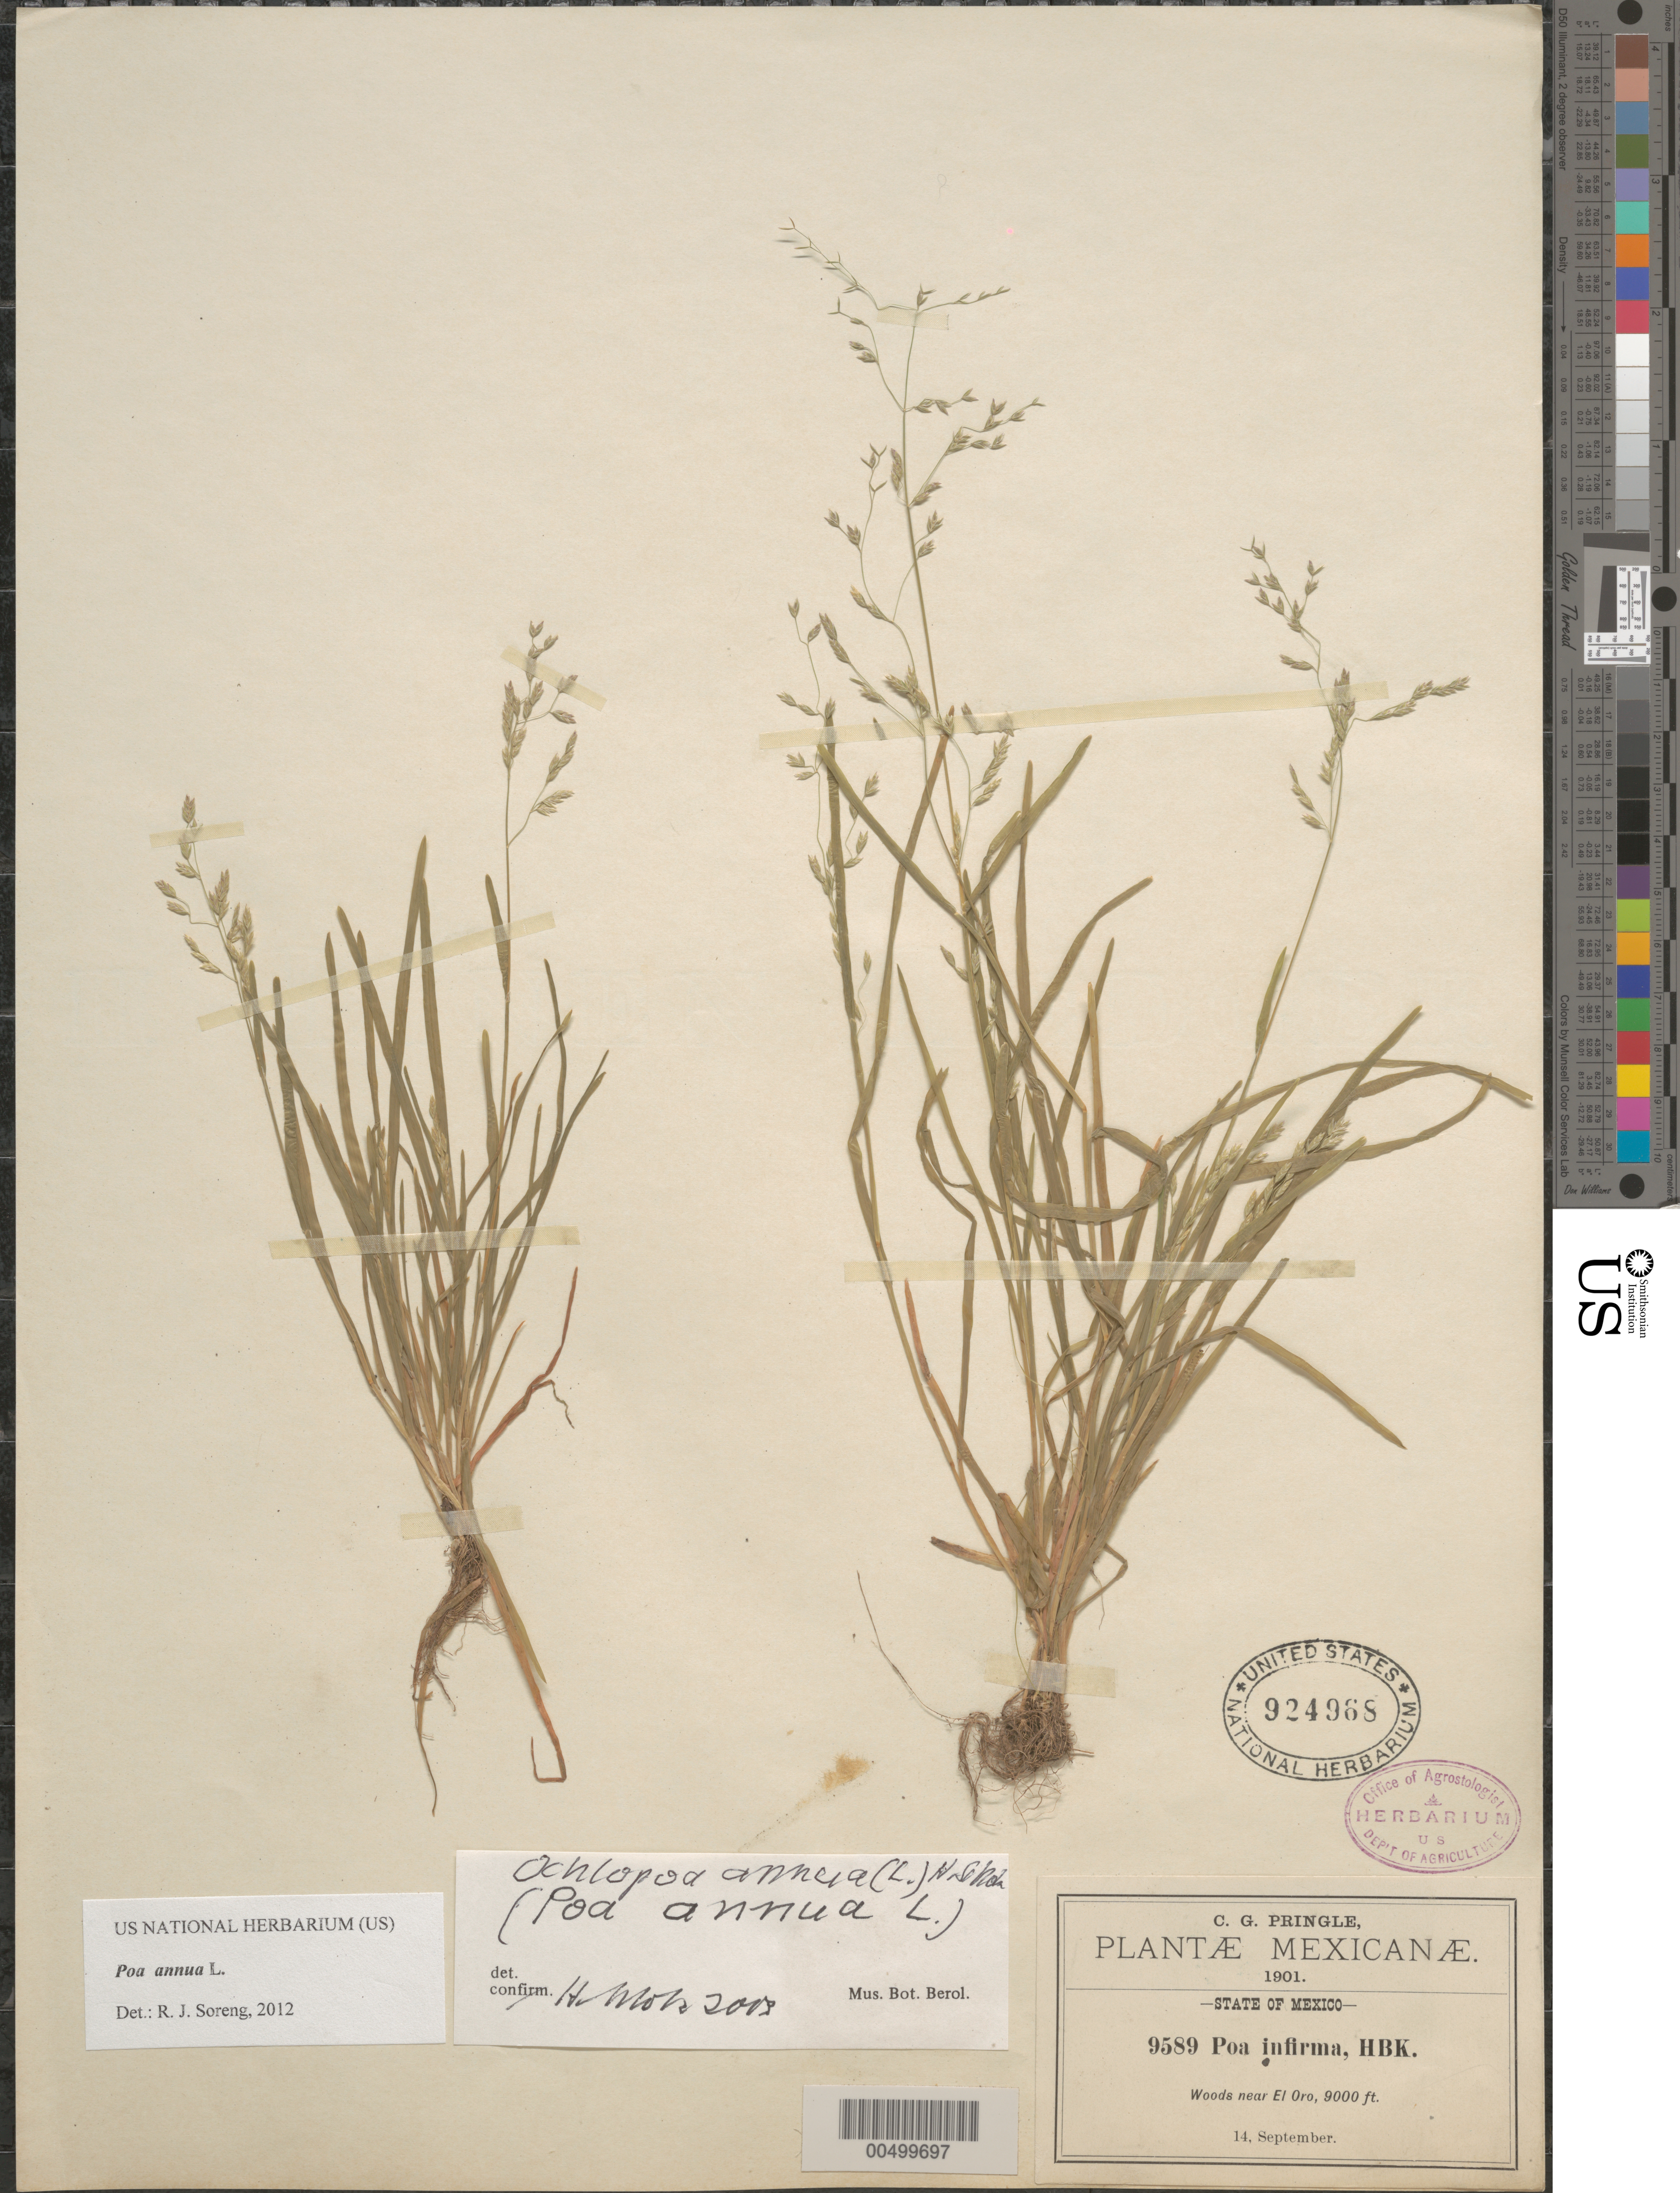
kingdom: Plantae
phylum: Tracheophyta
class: Liliopsida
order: Poales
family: Poaceae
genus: Poa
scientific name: Poa annua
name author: L.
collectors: C. G. Pringle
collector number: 9589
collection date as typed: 14 Sep 1901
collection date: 1901-09-14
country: Mexico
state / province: México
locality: Near El Oro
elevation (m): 2743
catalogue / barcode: US 924968